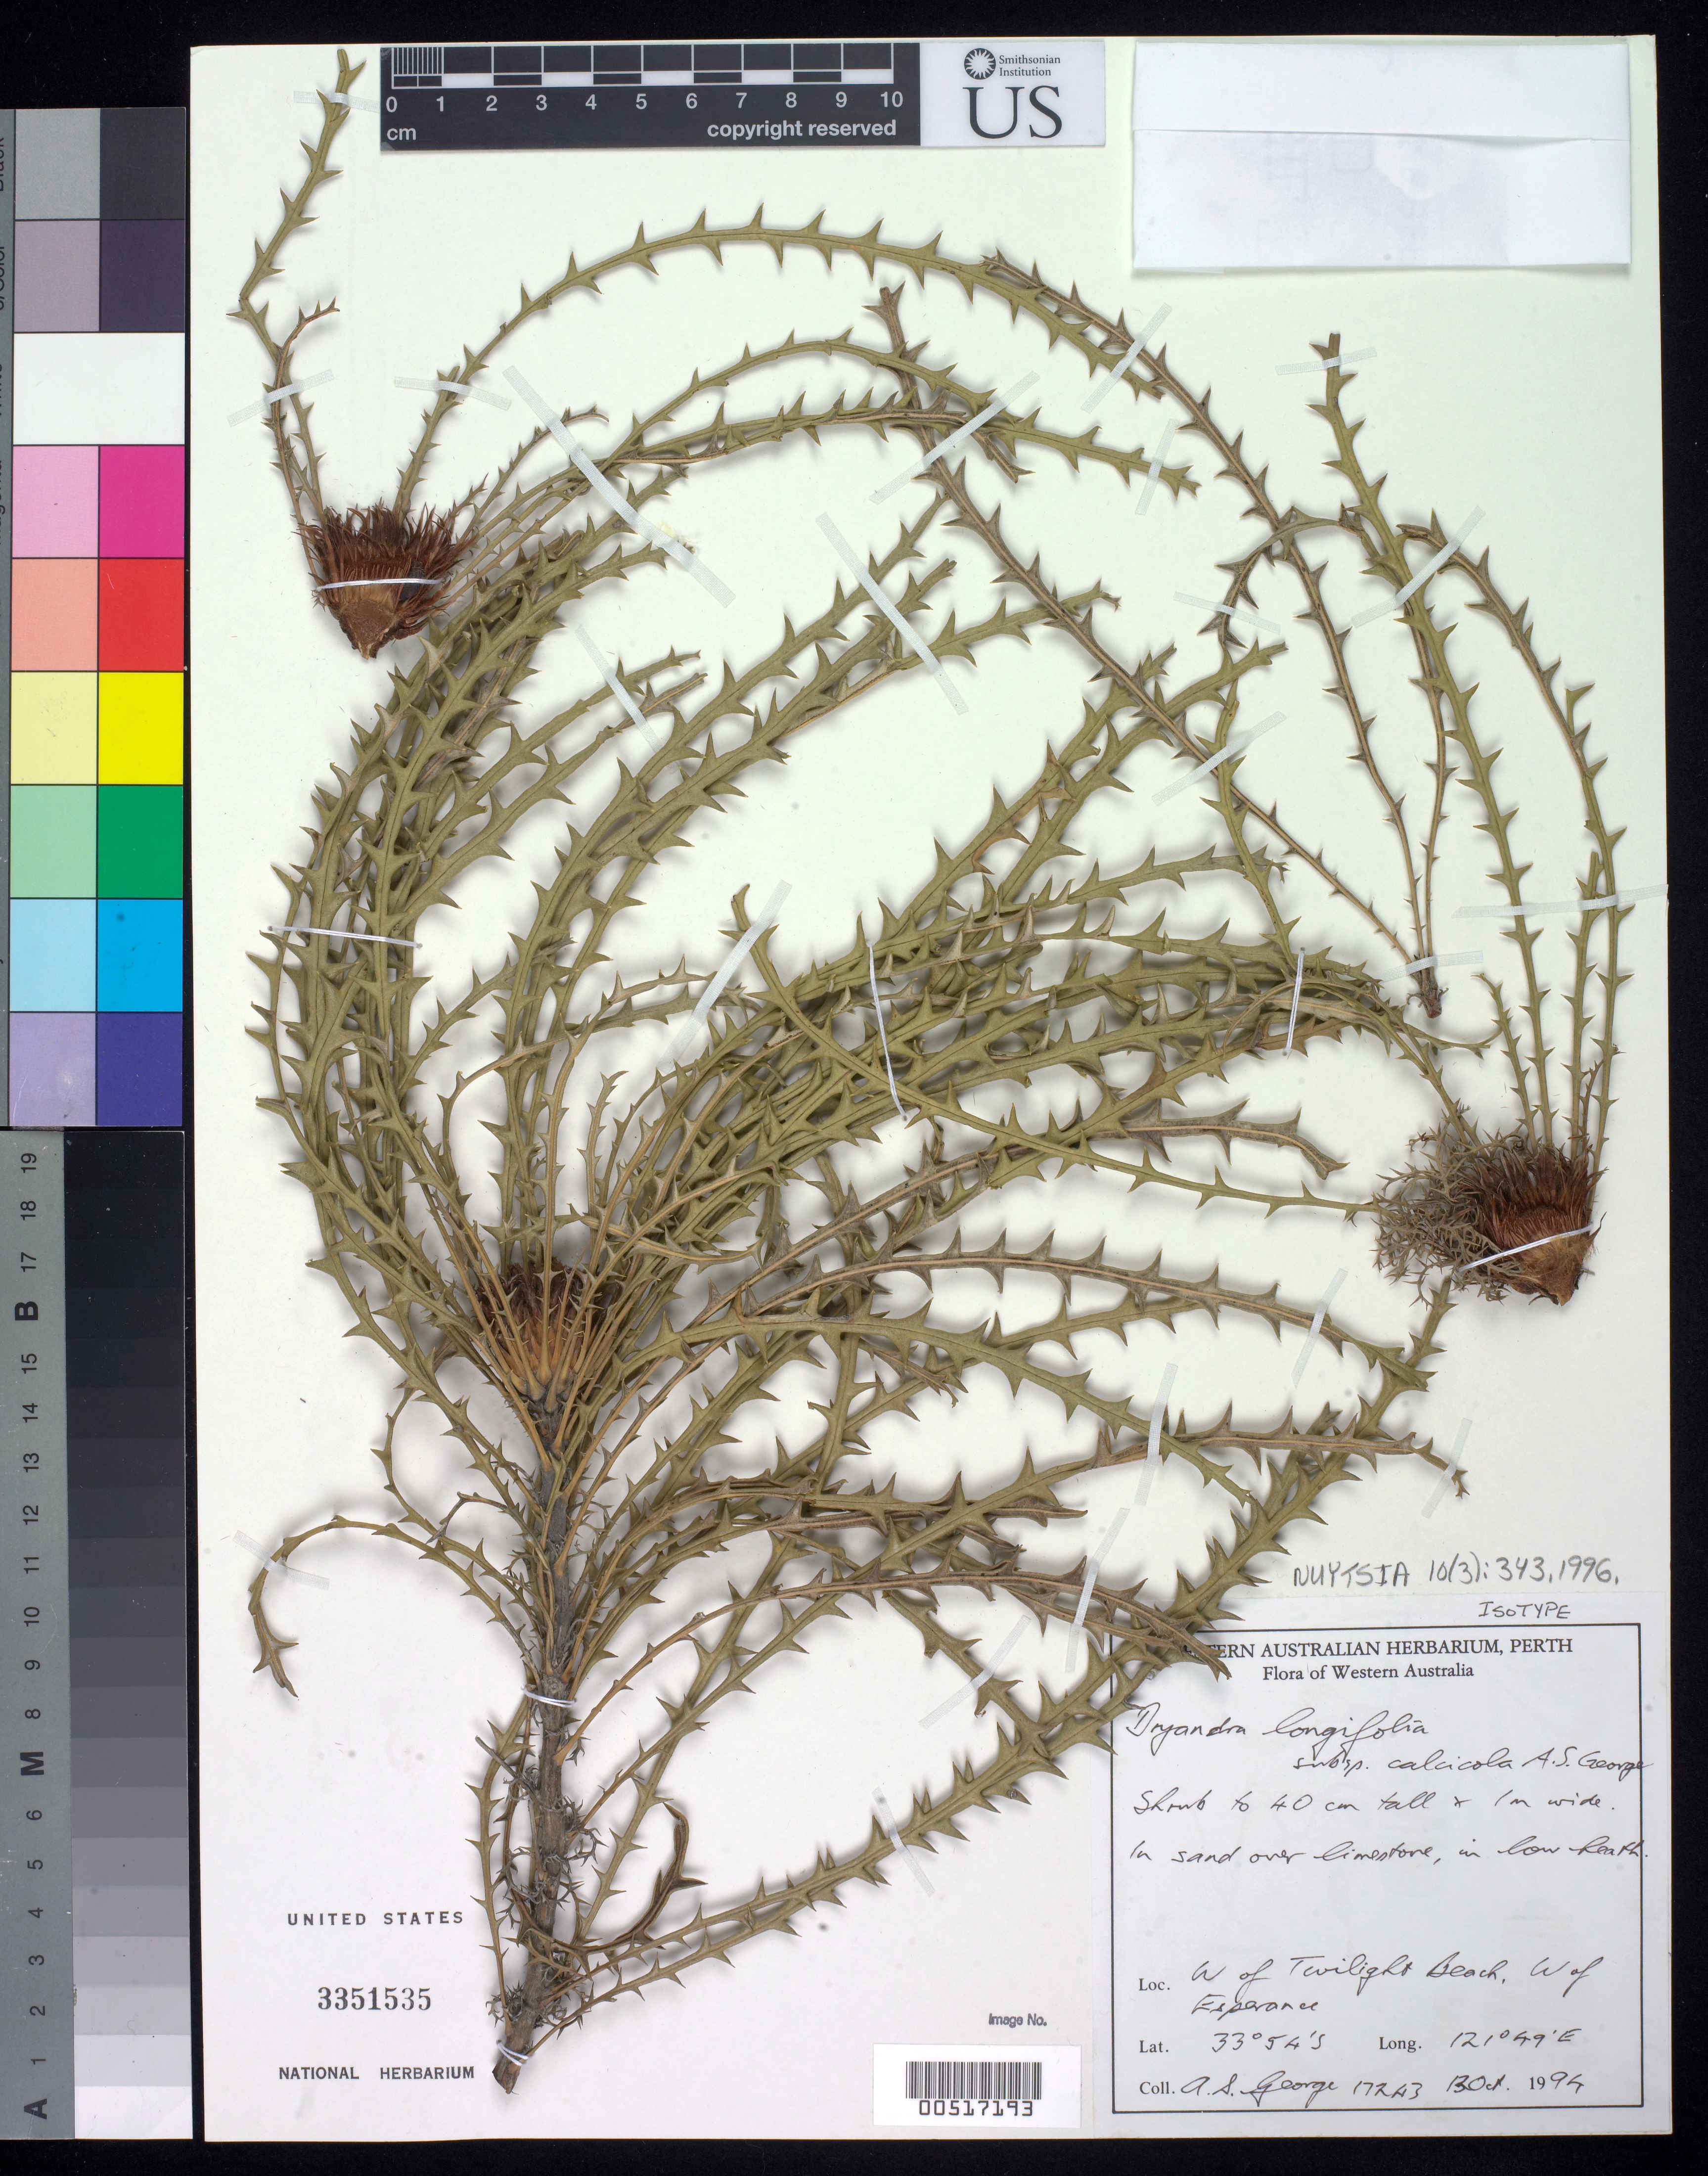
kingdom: Plantae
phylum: Tracheophyta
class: Magnoliopsida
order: Proteales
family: Proteaceae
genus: Dryandra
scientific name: Dryandra longifolia subsp. calcicola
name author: A.S. George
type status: Isotype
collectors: A. S. George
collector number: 17243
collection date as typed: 13 Oct 1994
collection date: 1994-10-13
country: Australia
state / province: Western Australia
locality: W of Twilight Beach, W of Esperance.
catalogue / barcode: US 3351535